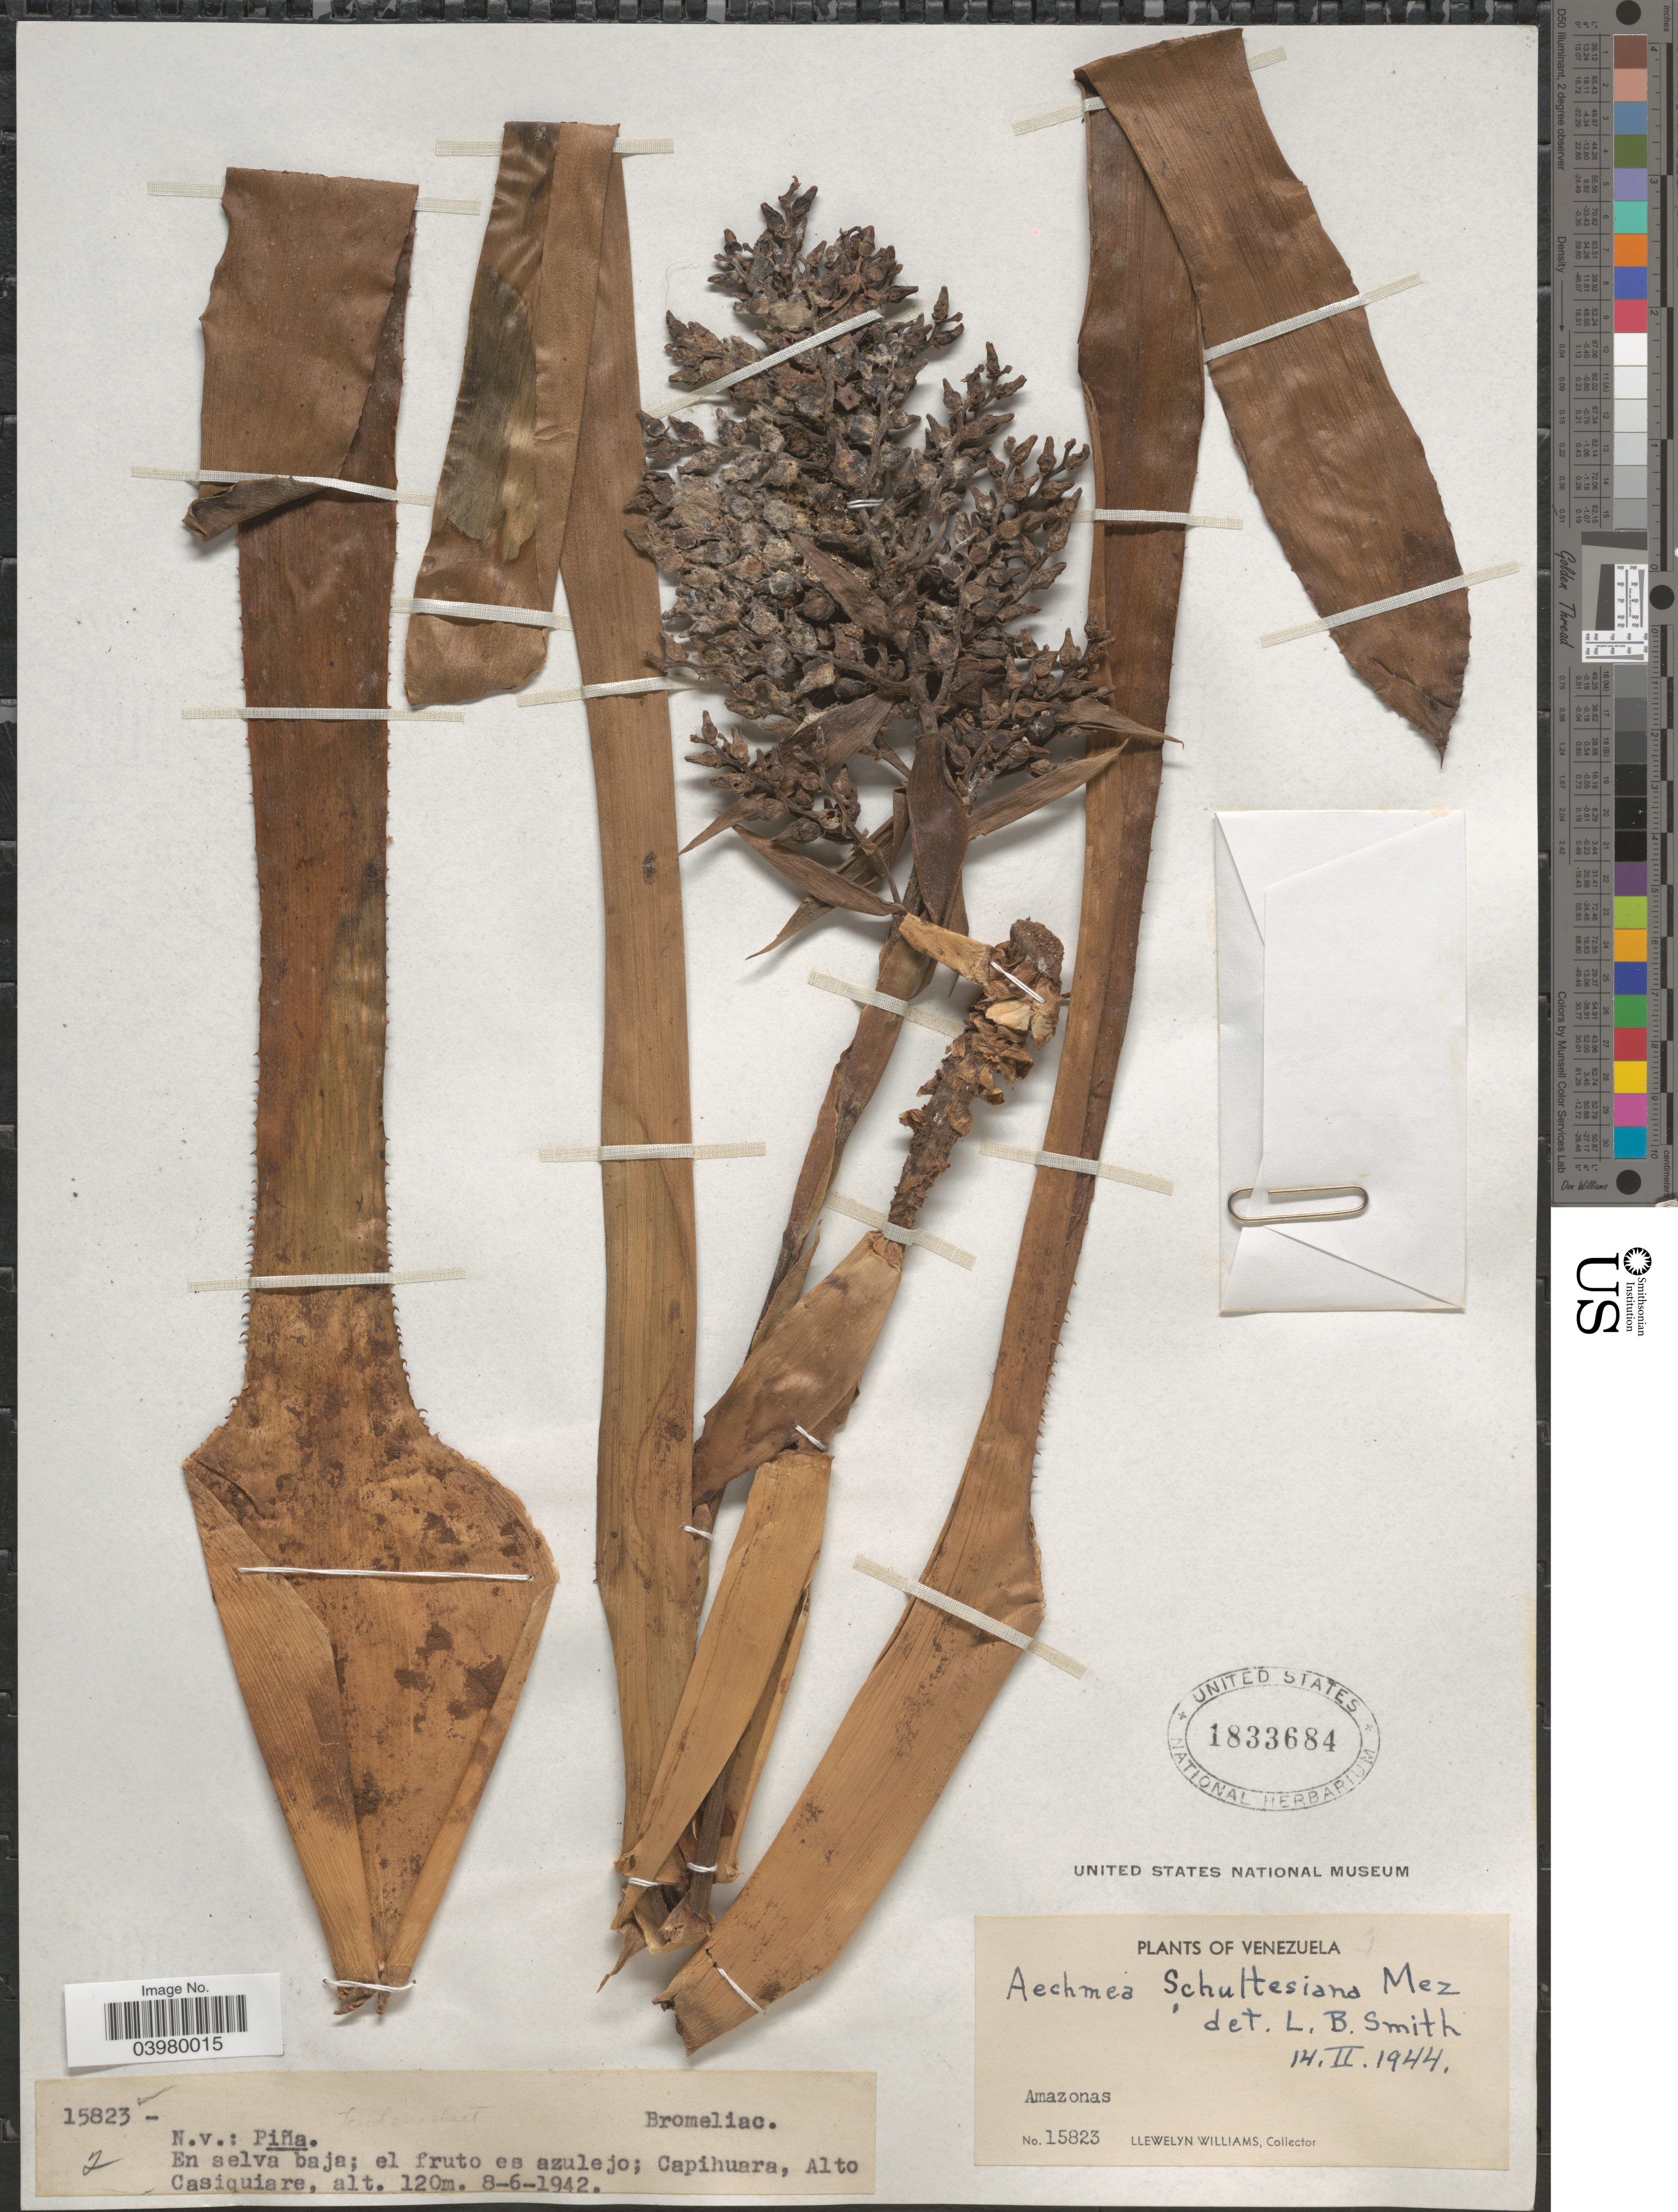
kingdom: Plantae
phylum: Tracheophyta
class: Liliopsida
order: Poales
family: Bromeliaceae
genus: Aechmea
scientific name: Aechmea penduliflora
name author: André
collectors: Ll. Williams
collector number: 15823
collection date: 1942-06-08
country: Venezuela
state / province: Amazonas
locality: Capihuara, Alto Casiquiare.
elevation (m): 120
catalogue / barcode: US 1833684